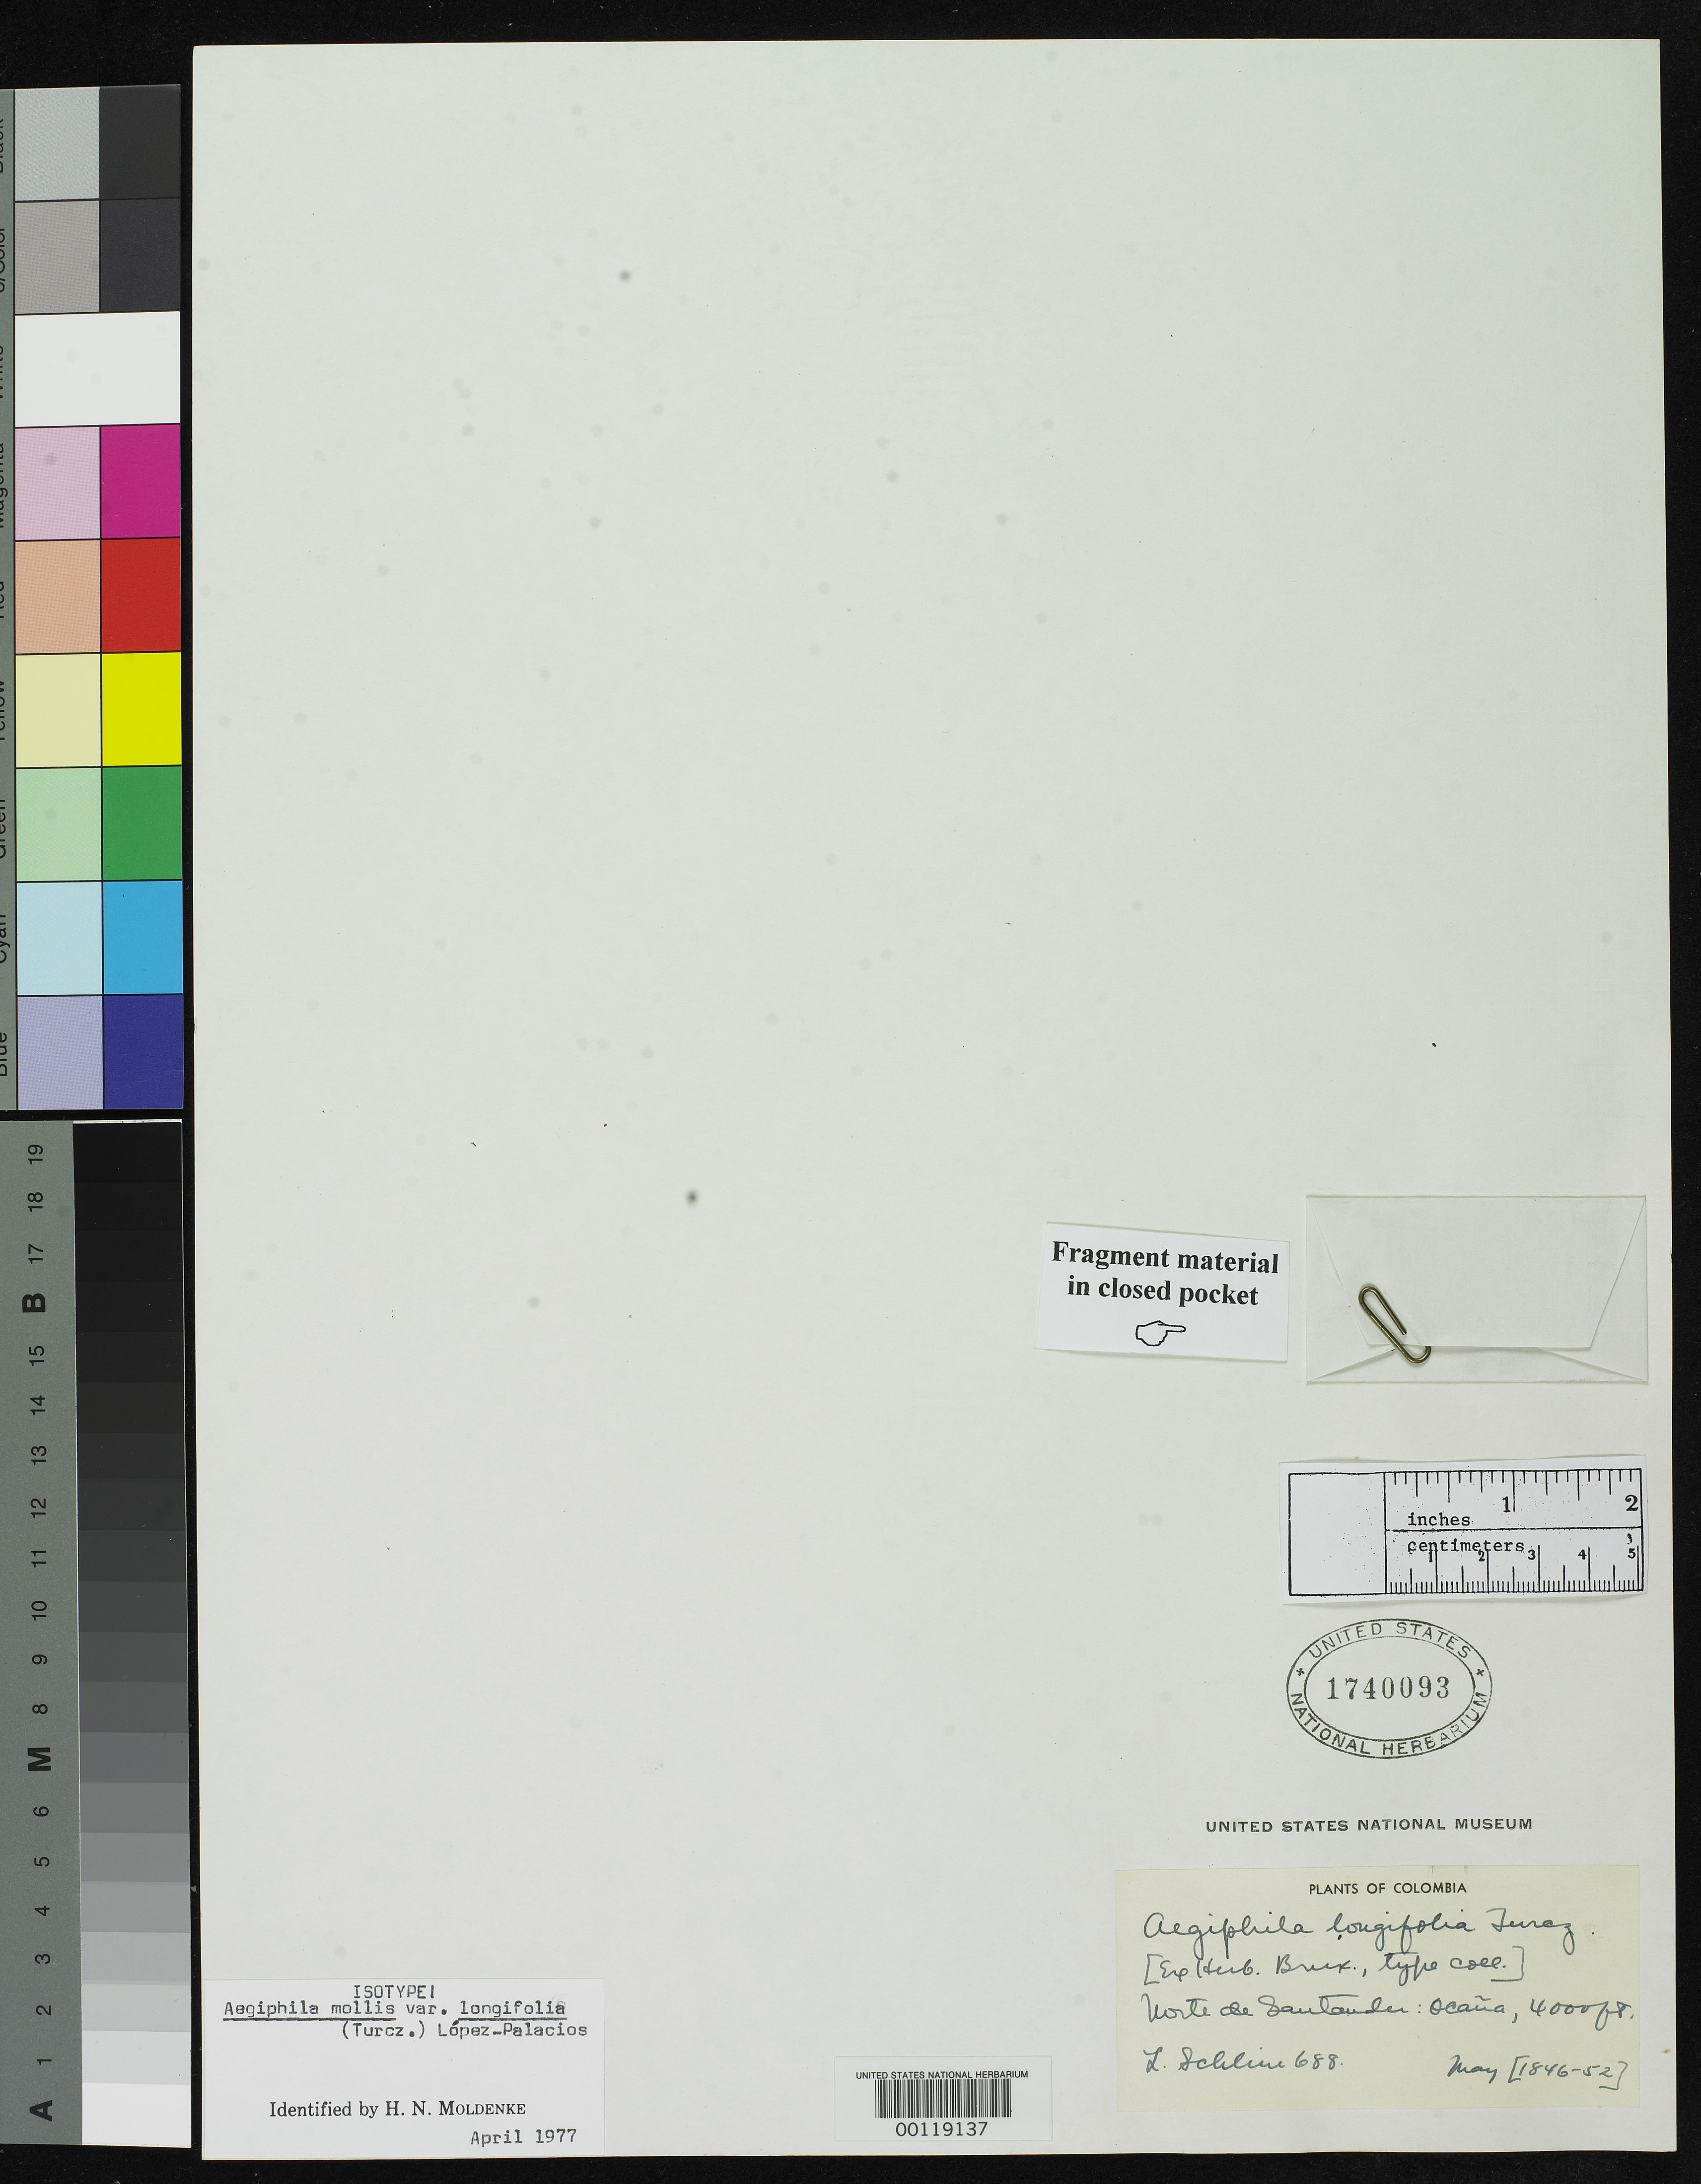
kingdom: Plantae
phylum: Tracheophyta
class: Magnoliopsida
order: Lamiales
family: Lamiaceae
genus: Aegiphila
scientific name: Aegiphila longifolia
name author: Turcz.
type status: Type Material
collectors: L. Schlim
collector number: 688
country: Colombia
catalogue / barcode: US 1740093